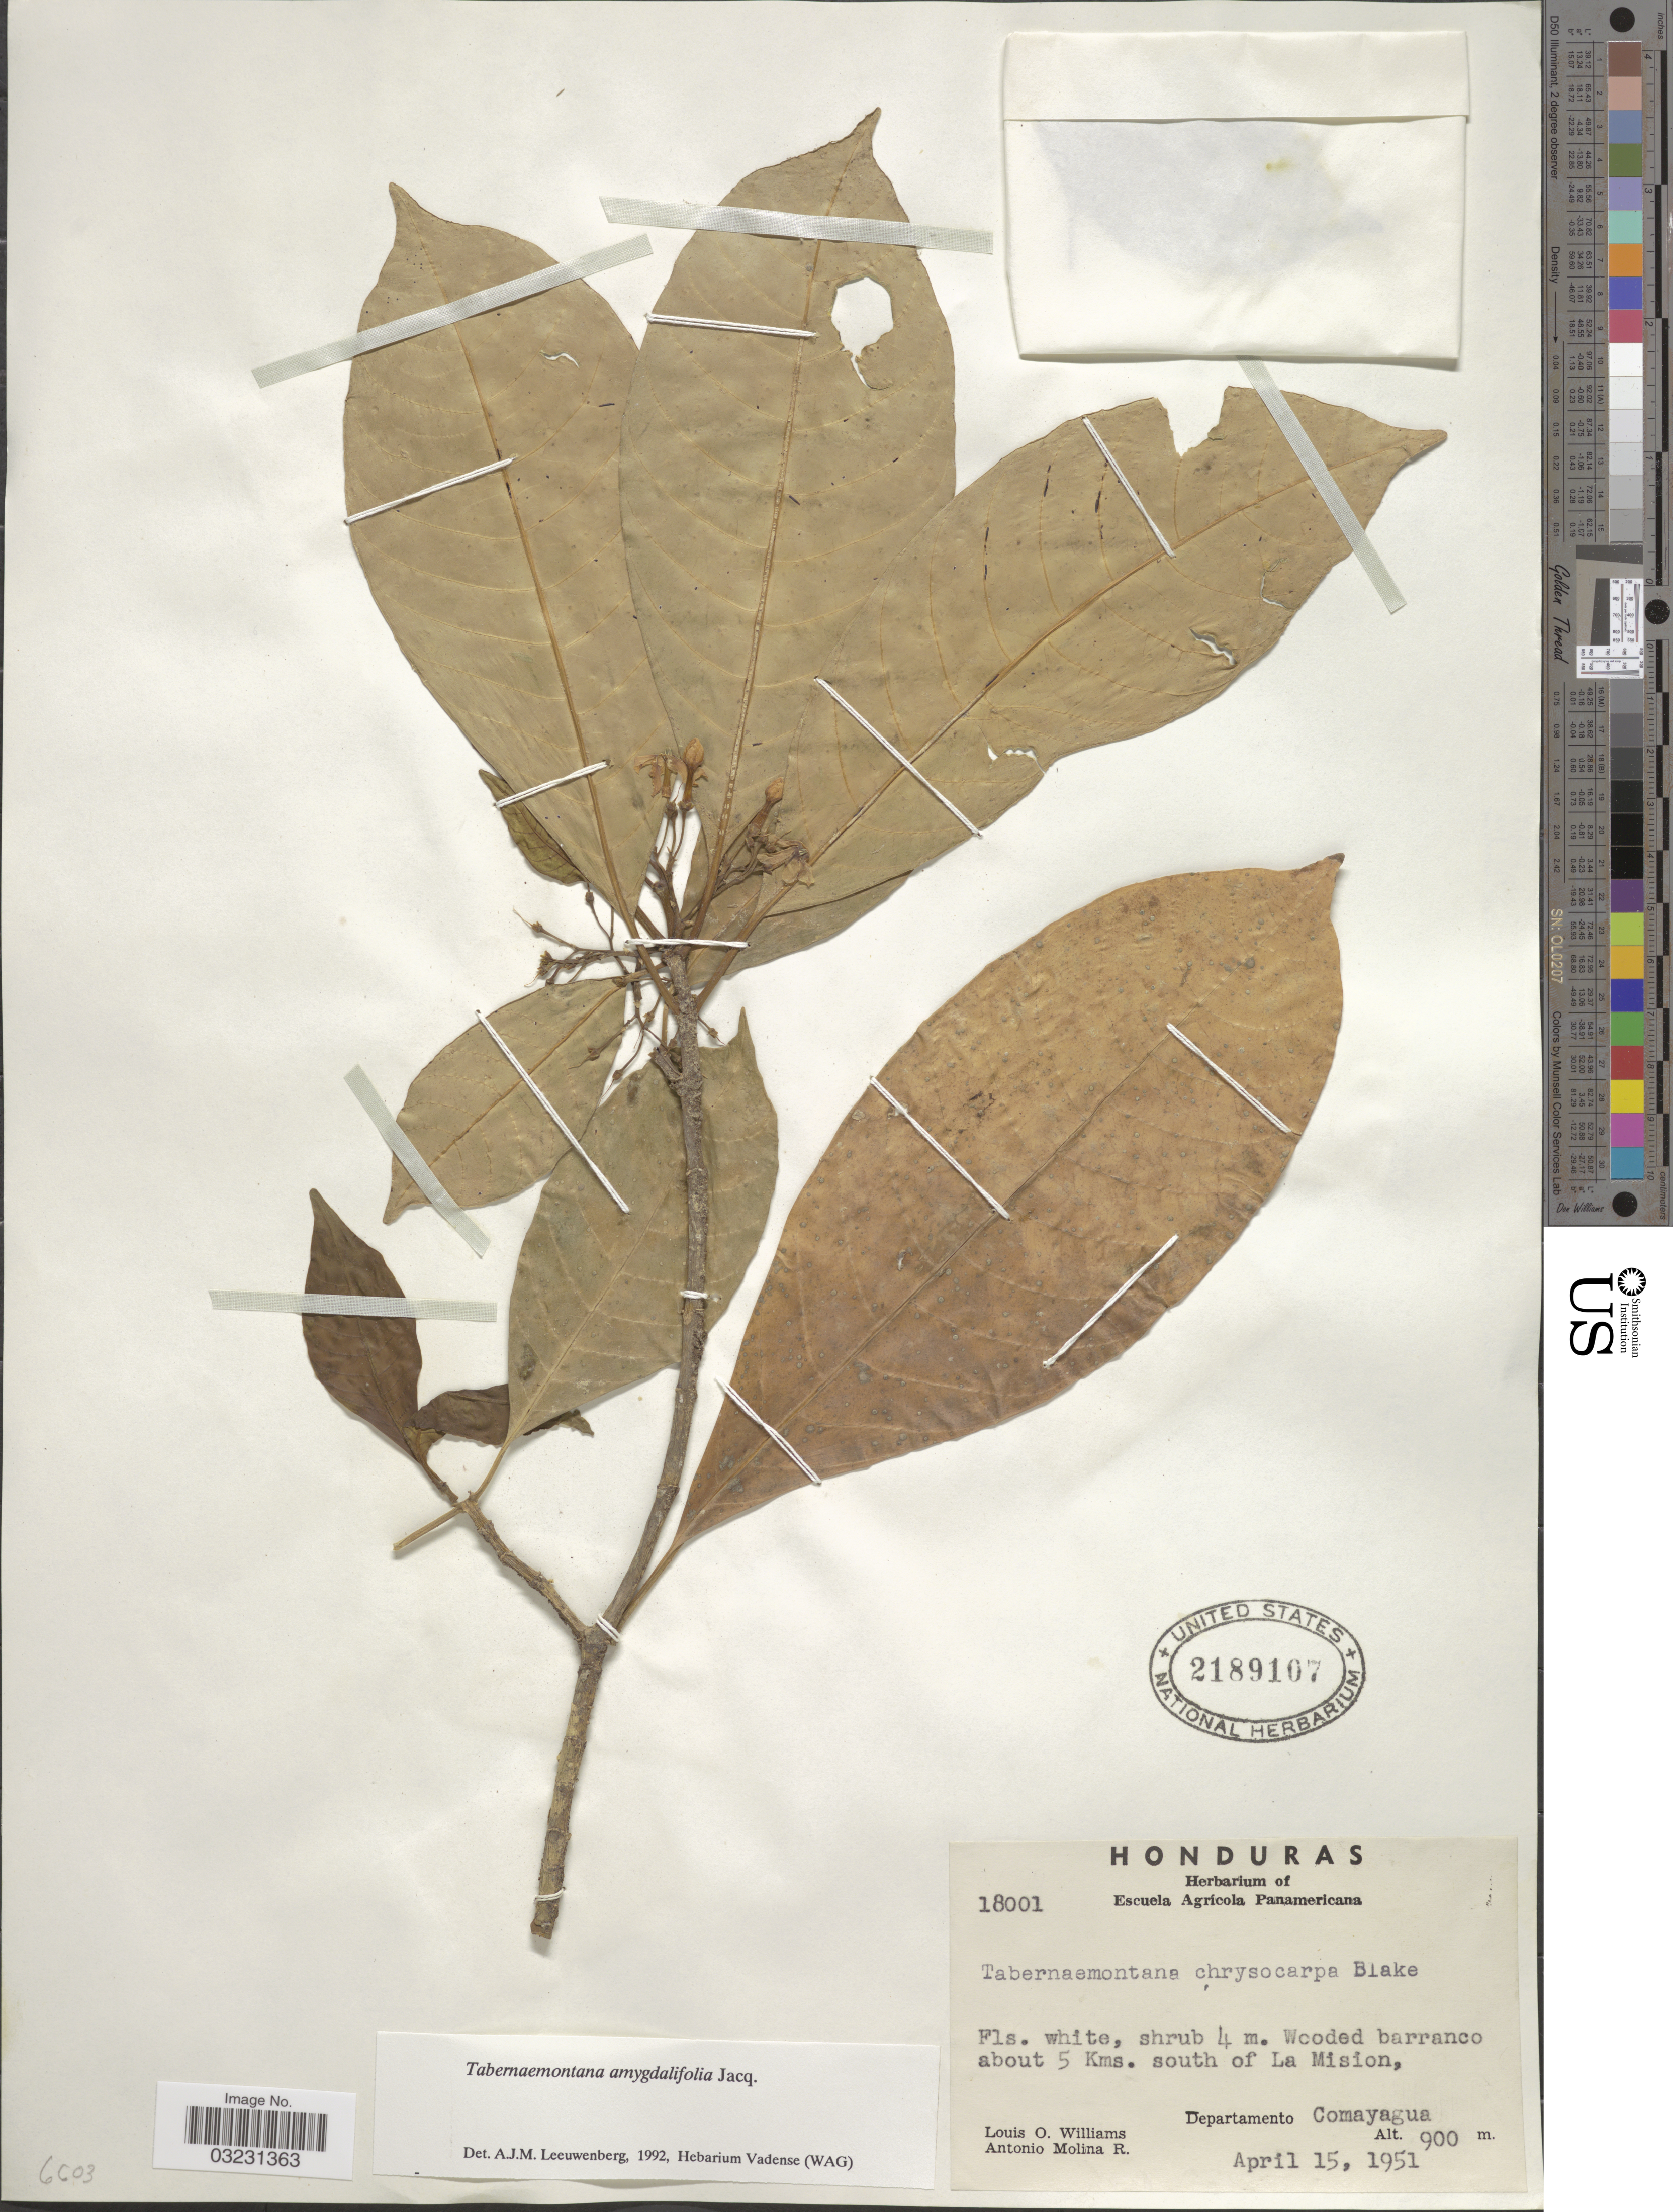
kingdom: Plantae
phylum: Tracheophyta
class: Magnoliopsida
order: Gentianales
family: Apocynaceae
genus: Tabernaemontana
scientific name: Tabernaemontana amygdalifolia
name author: Jacq.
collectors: L. O. Williams & A. Molina R.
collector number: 18001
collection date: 1951-04-15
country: Honduras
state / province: Comayagua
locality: Wooded barranco about 5 Kms. south of La Mision, Departamento Comayagua.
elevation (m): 900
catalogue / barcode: US 2189107